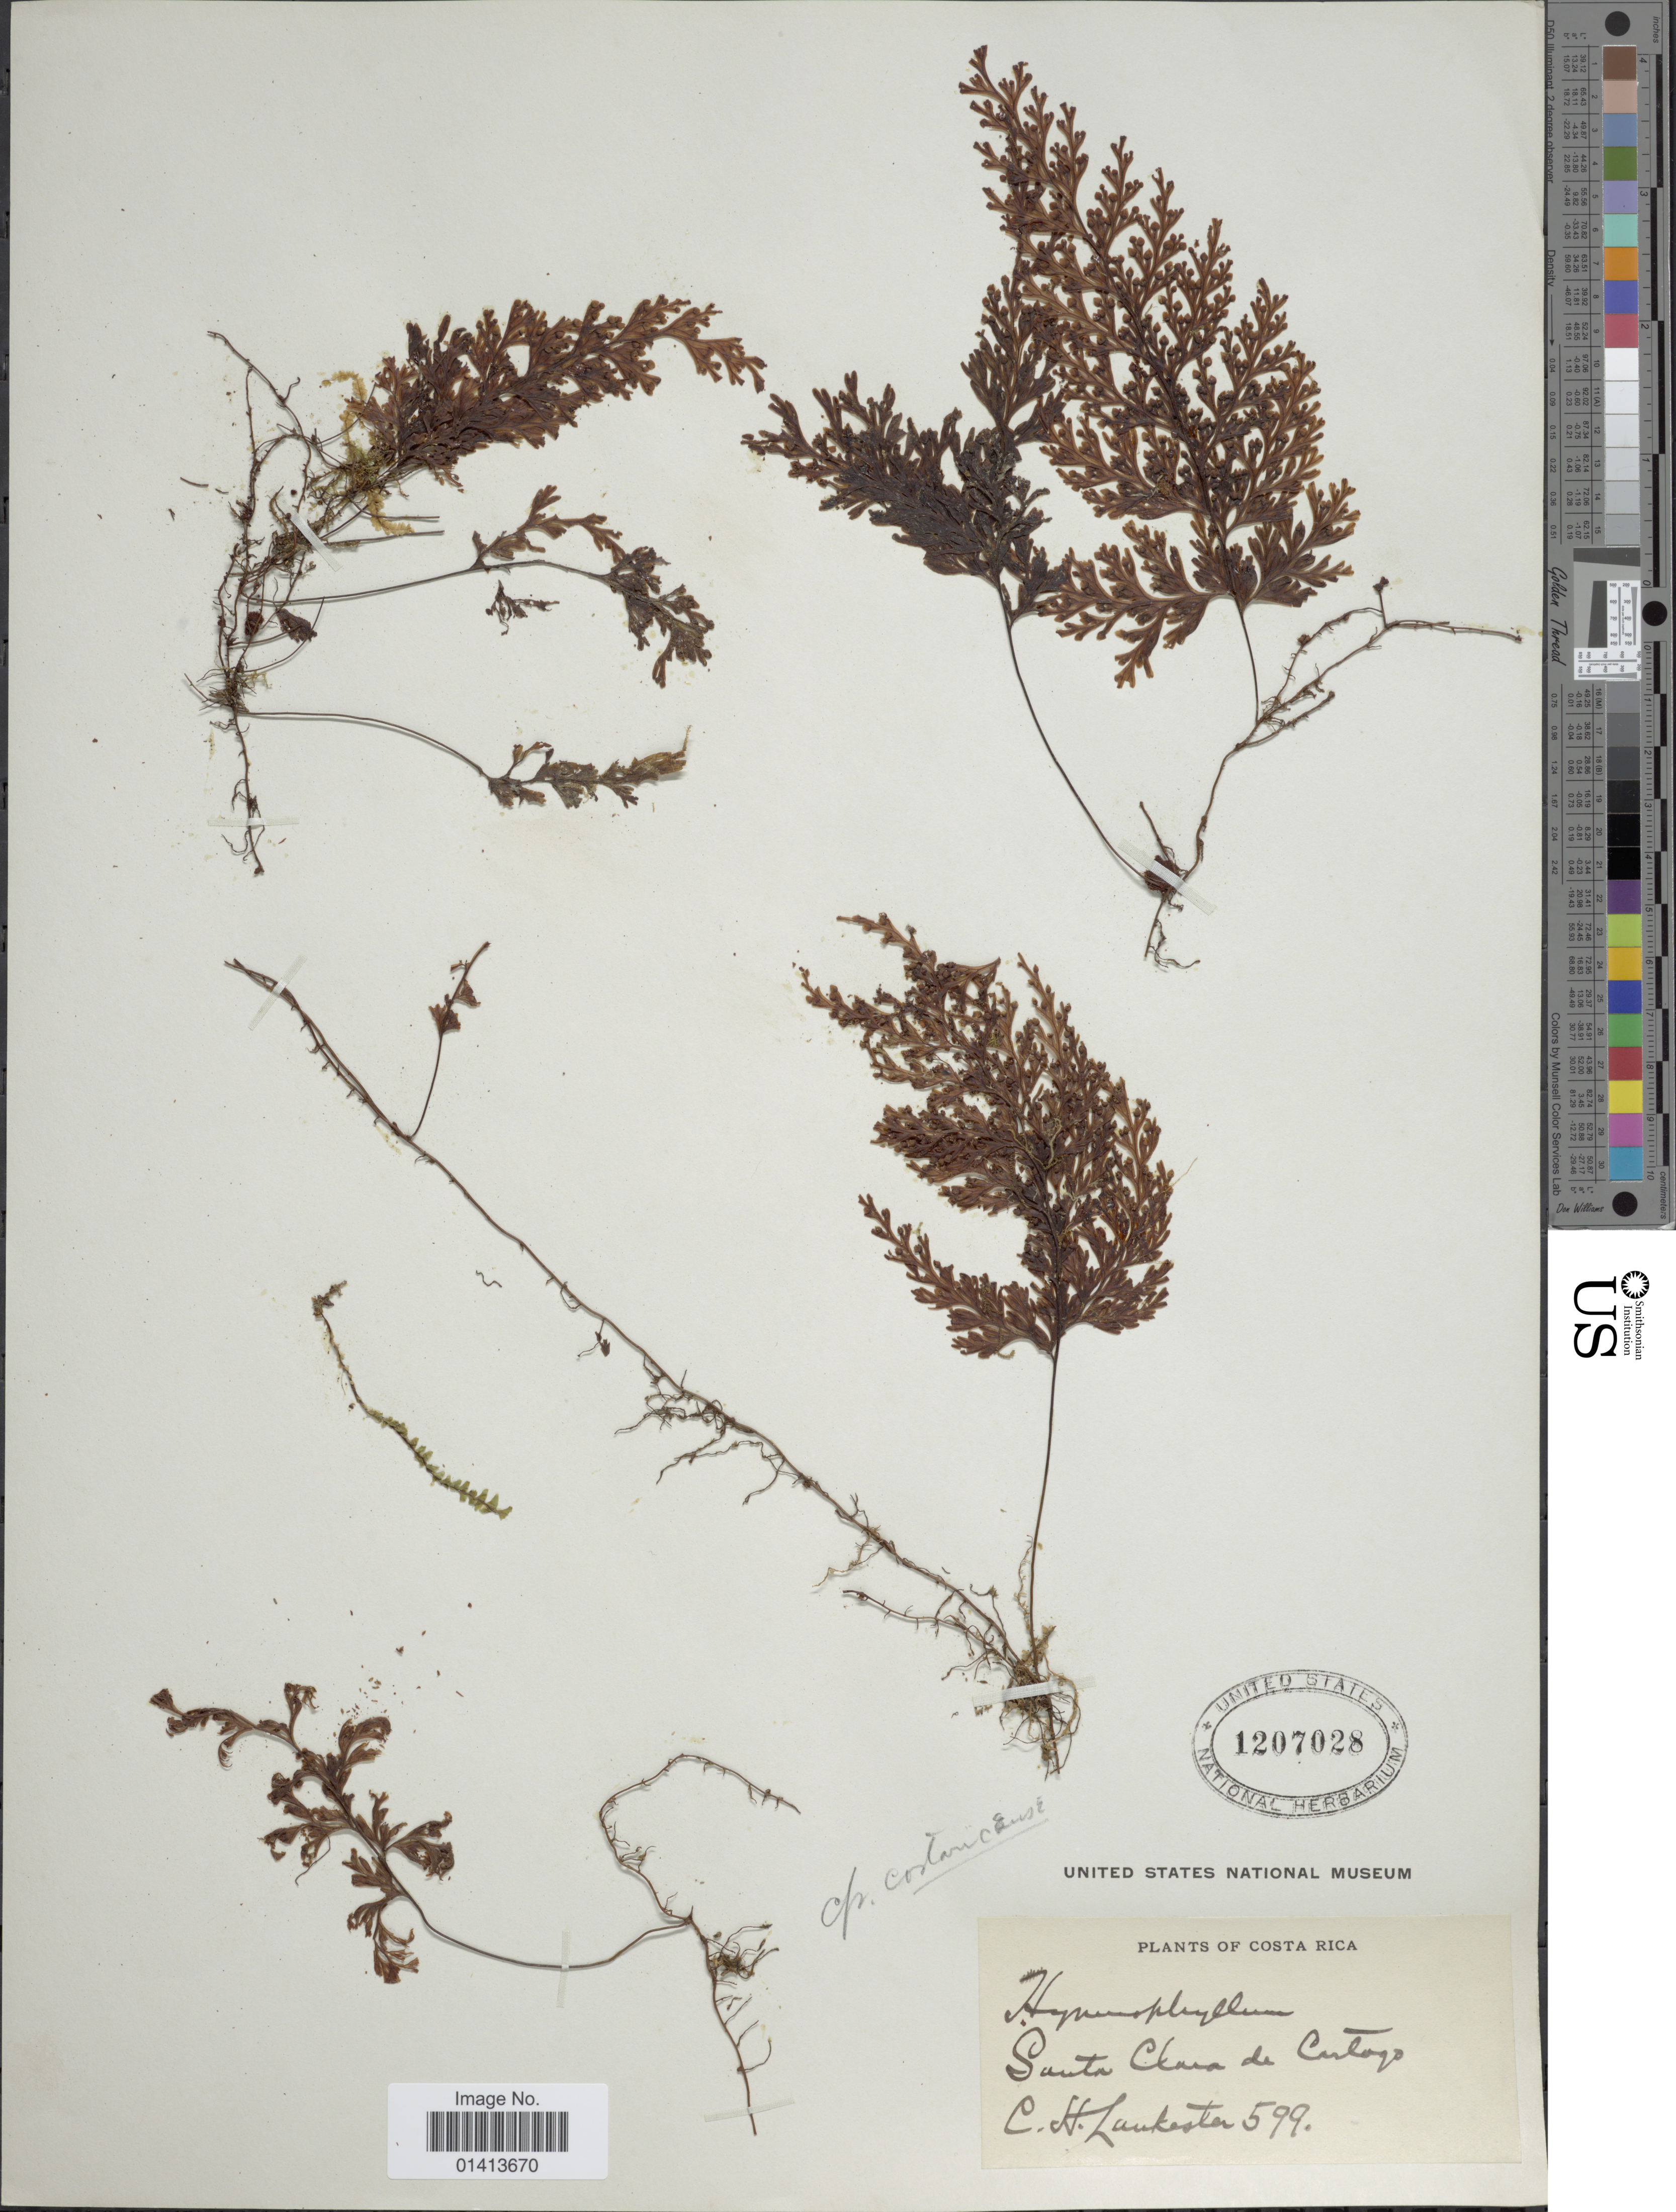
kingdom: Plantae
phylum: Tracheophyta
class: Polypodiopsida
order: Hymenophyllales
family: Hymenophyllaceae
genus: Hymenophyllum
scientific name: Hymenophyllum costaricanum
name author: Bosch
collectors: C. H. Lankester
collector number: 599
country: Costa Rica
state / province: Cartago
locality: Santa Clara de Cartago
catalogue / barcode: US 1207028